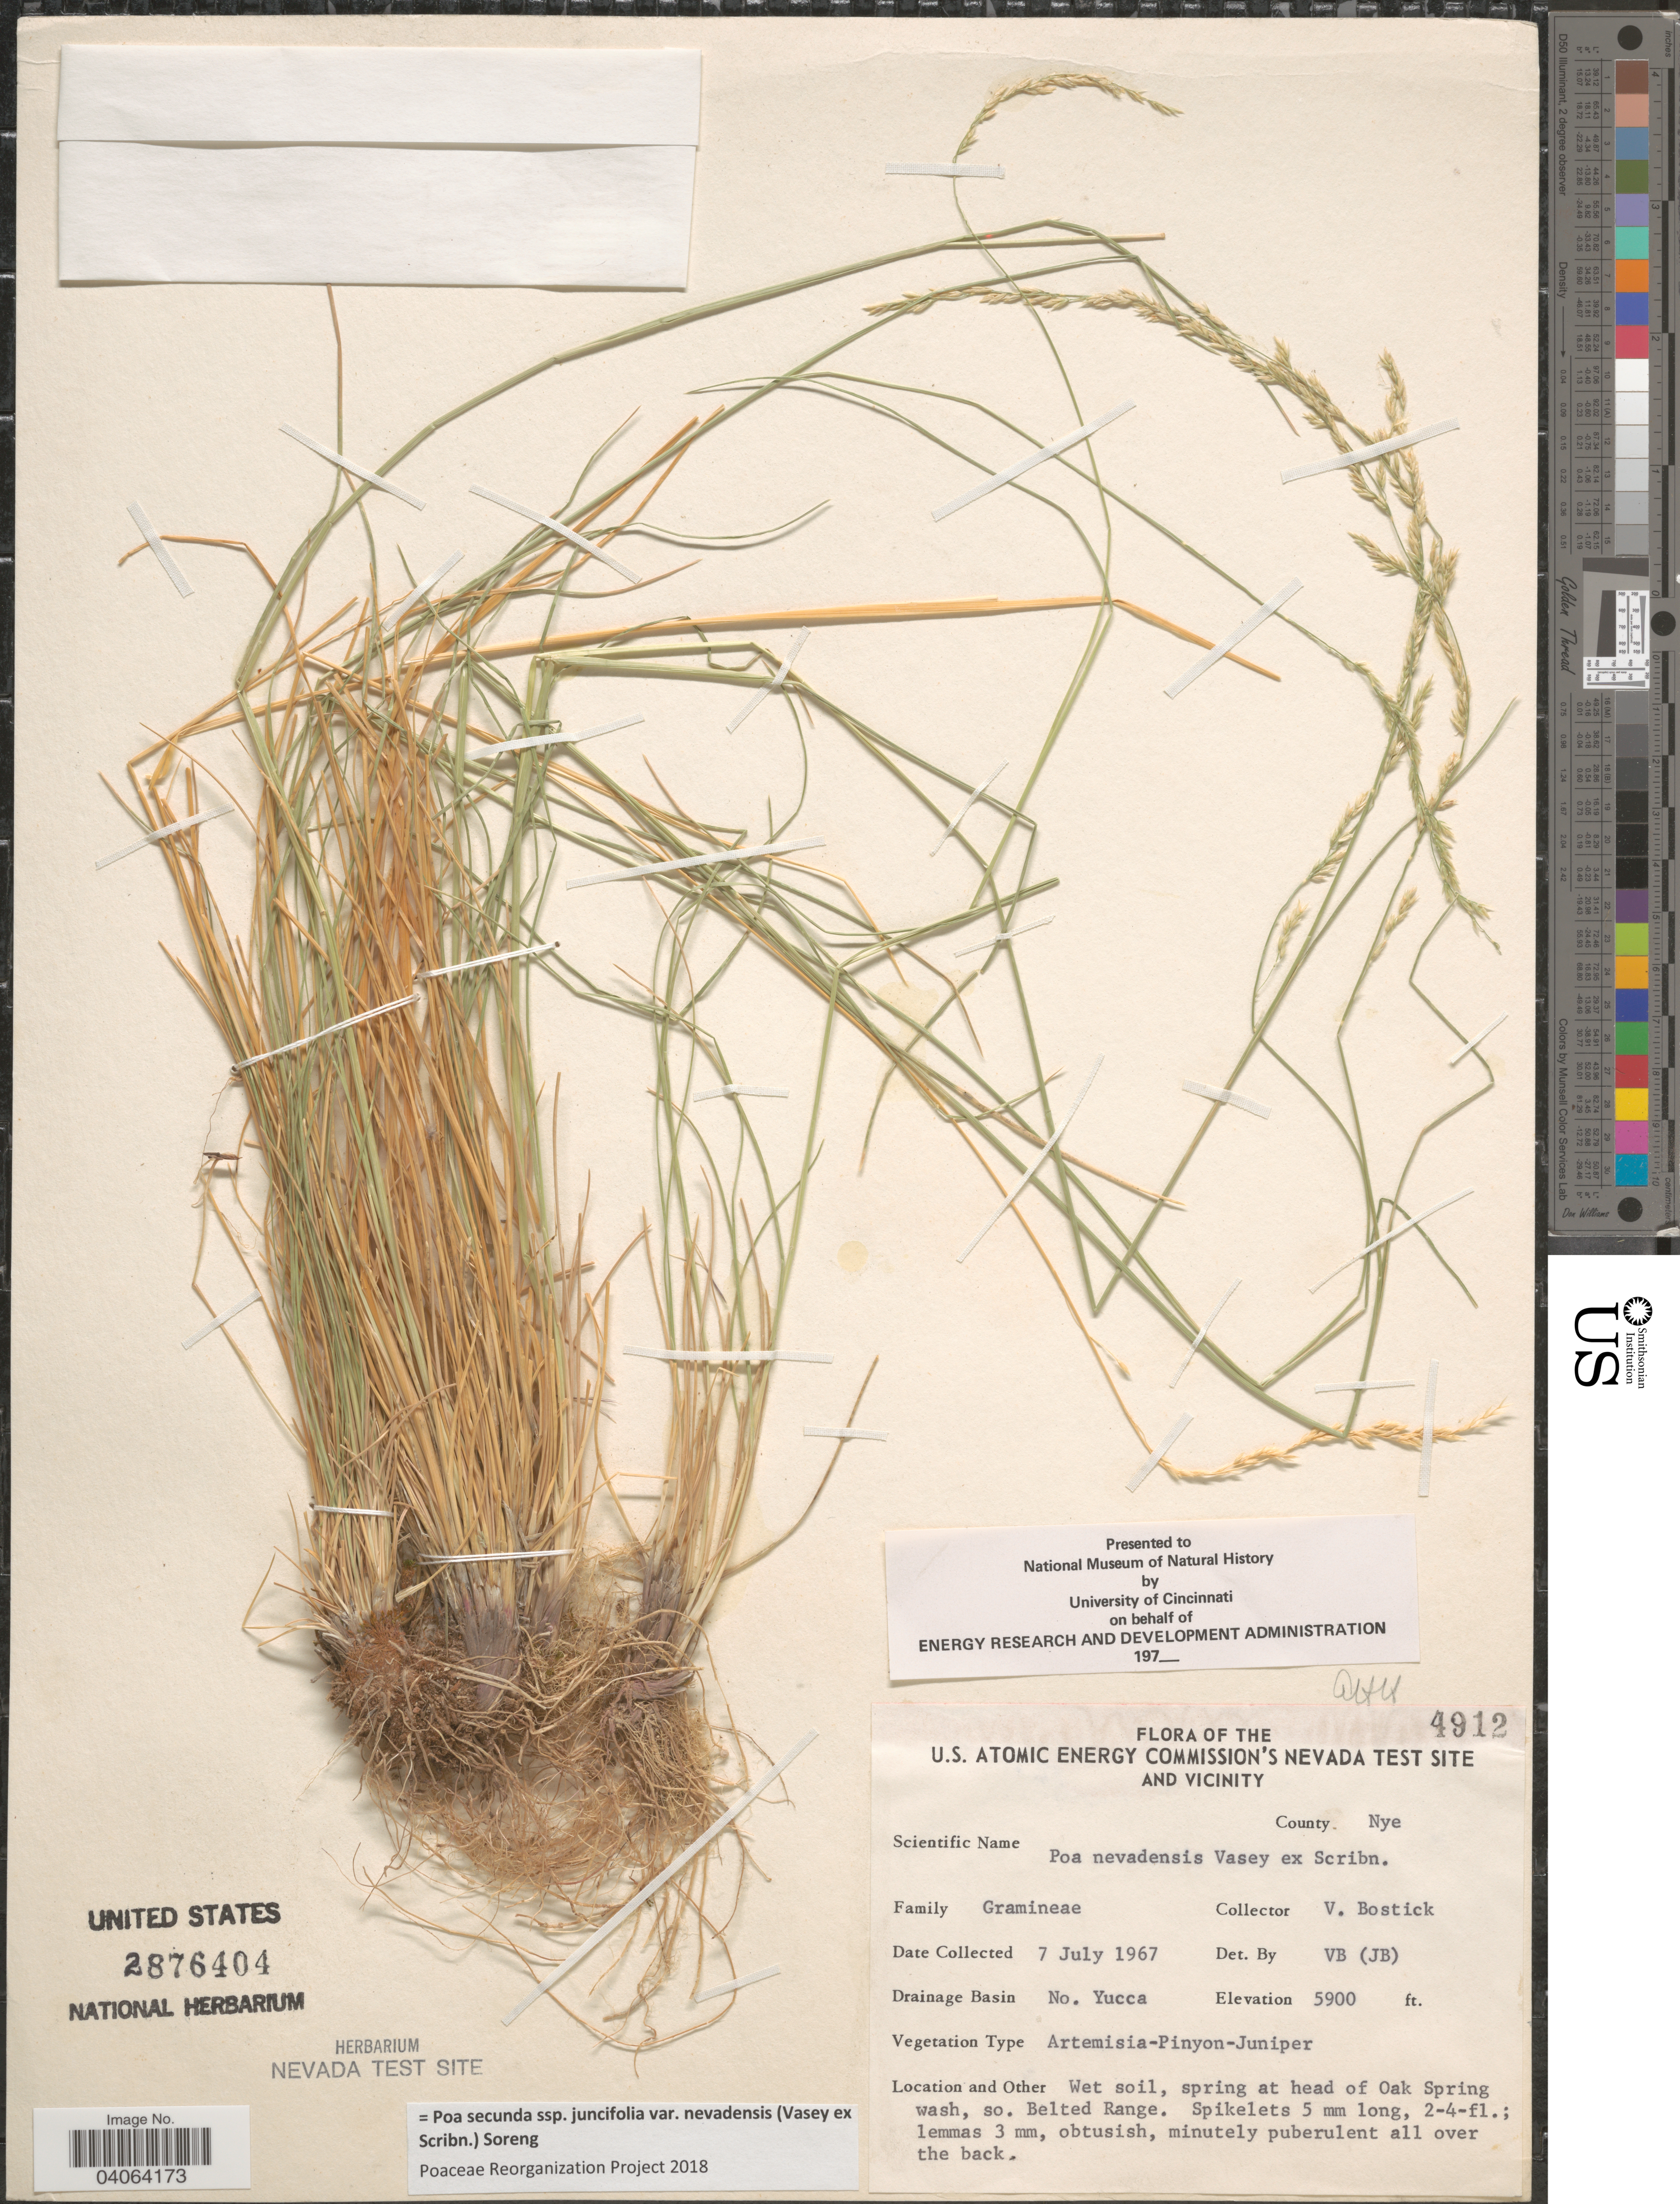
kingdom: Plantae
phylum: Tracheophyta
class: Liliopsida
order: Poales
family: Poaceae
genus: Poa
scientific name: Poa secunda subsp. juncifolia var. nevadensis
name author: (Vasey ex Scribn.) Soreng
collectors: V. Bostick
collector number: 4912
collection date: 1967-07-07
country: United States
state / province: Nevada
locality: The U.S. Atomic Energy Commission's Nevada Test Site and vicinity. County Nye. Drainage Basin No. Yucca. At head of Oak Spring wash, so. Belted Range.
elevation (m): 1798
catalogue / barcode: US 2876404